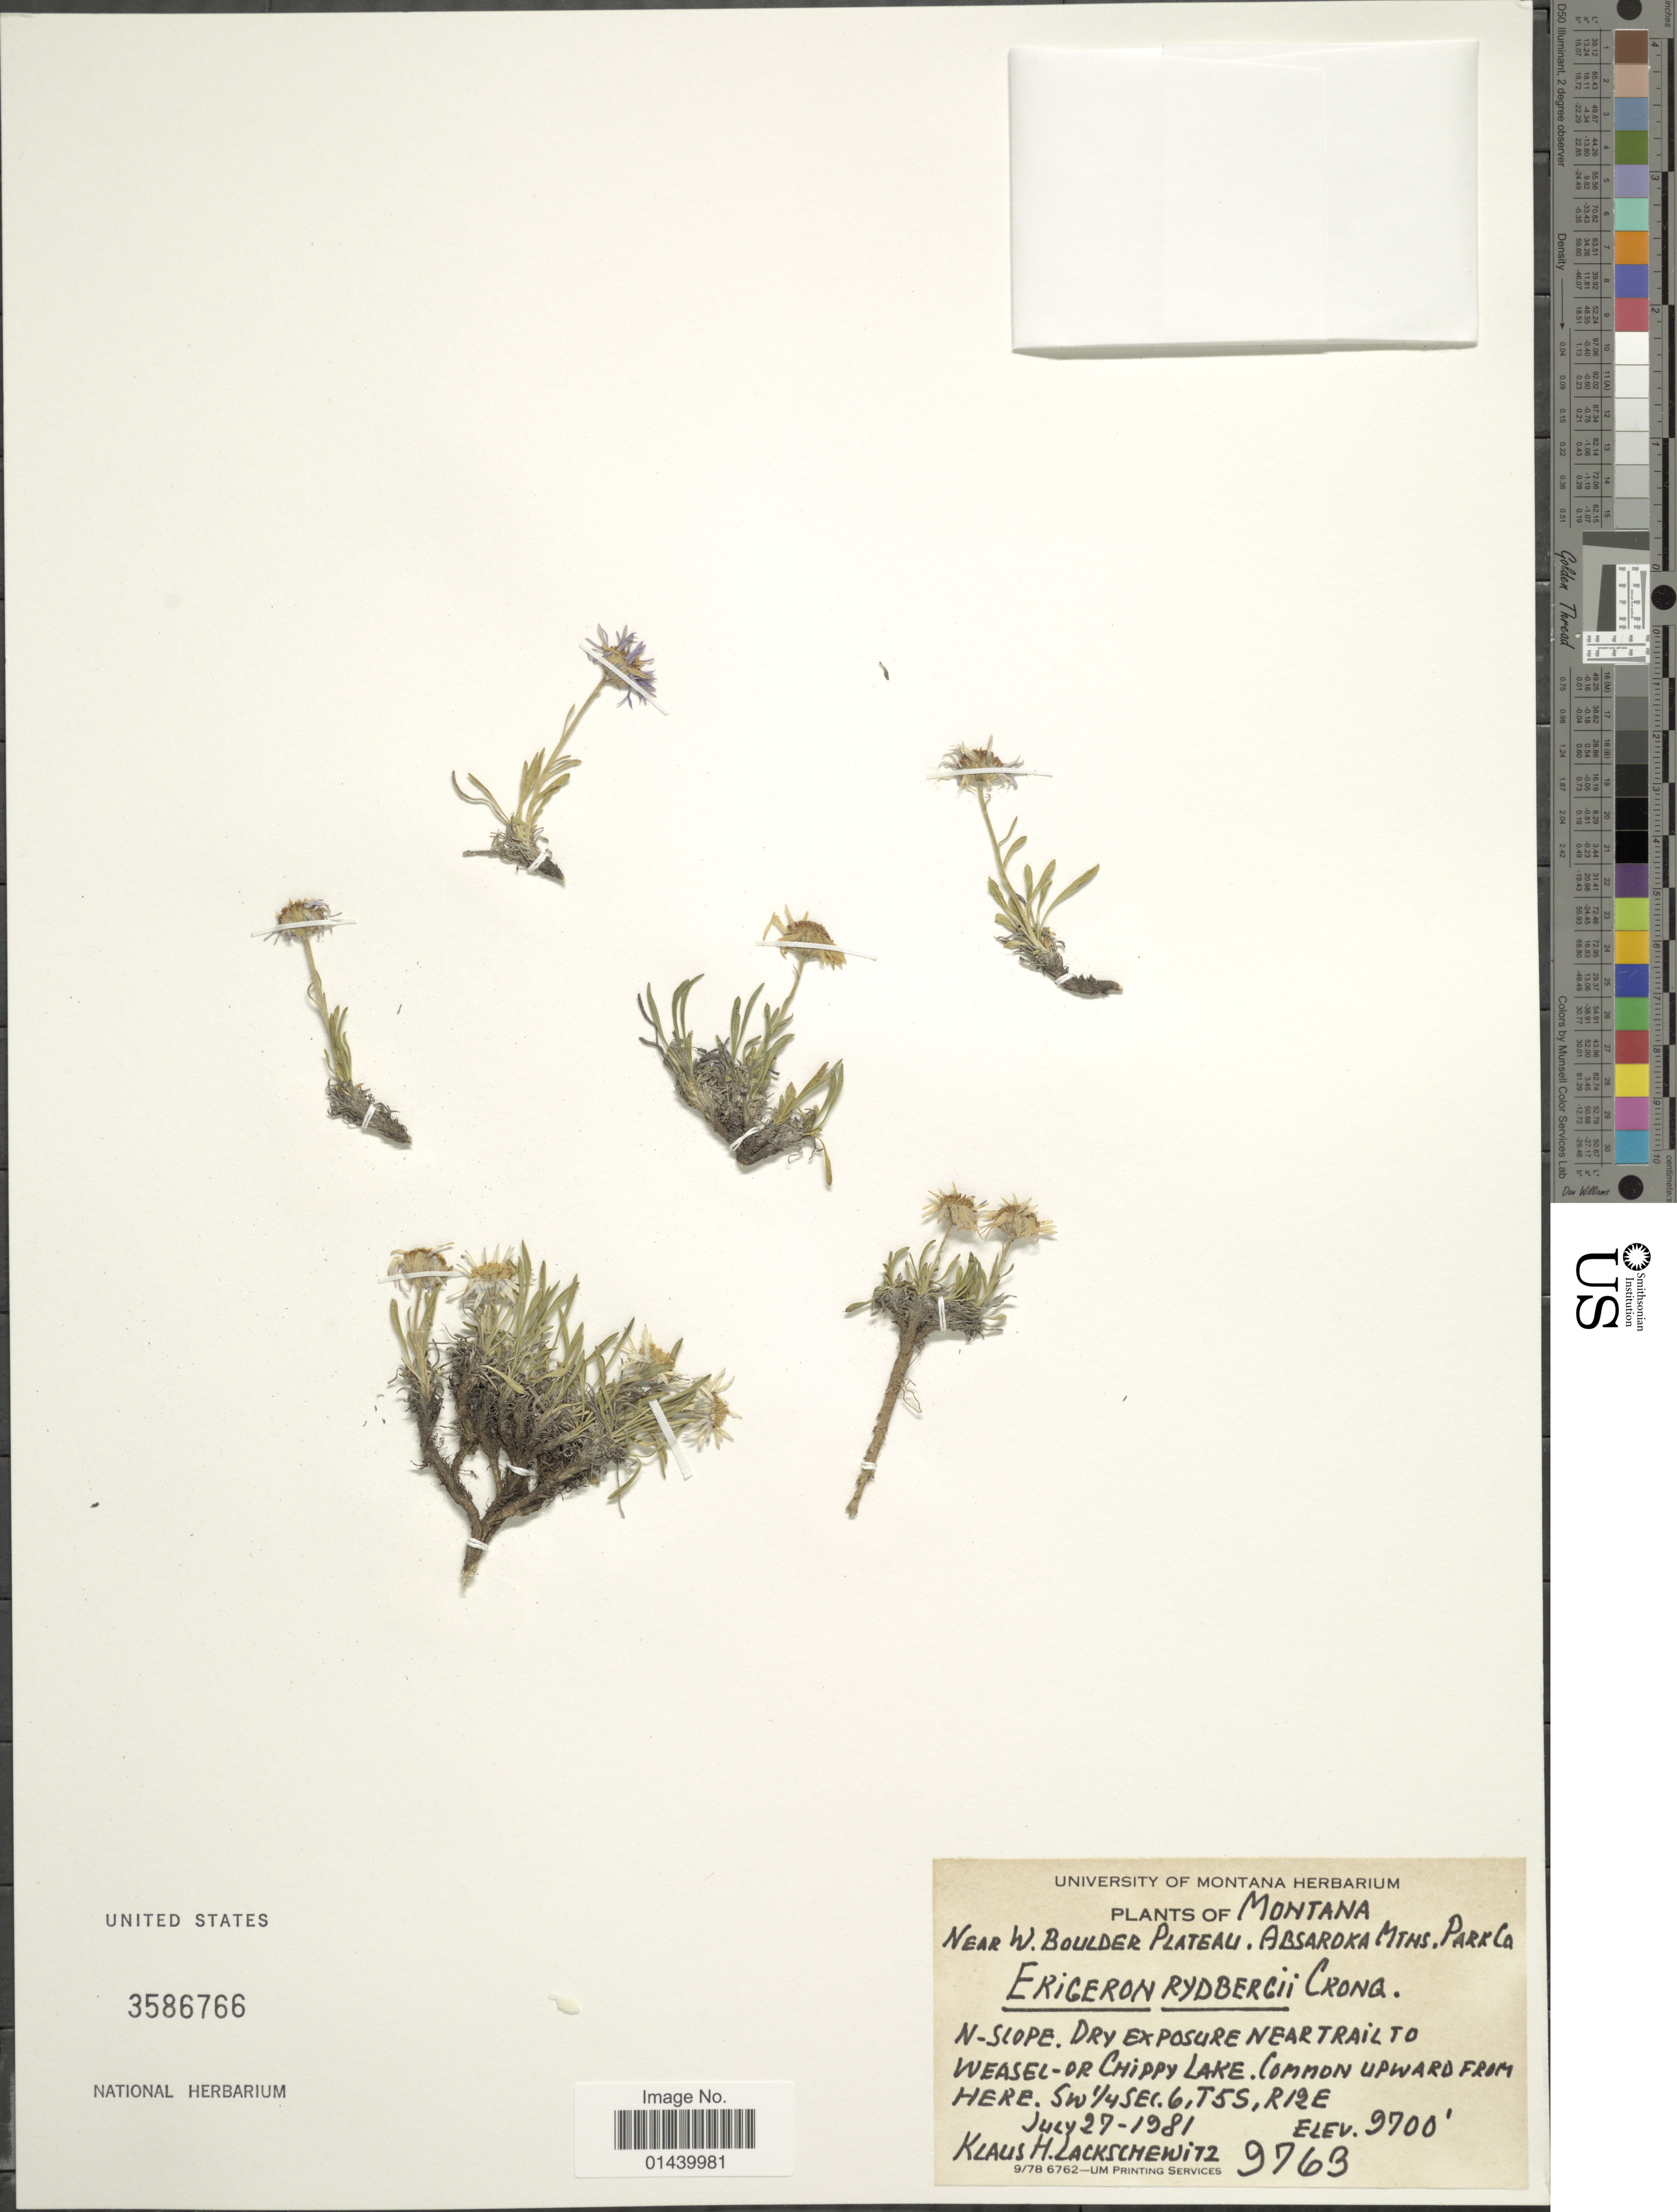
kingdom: Plantae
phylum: Tracheophyta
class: Magnoliopsida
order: Asterales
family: Asteraceae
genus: Erigeron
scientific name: Erigeron rydbergii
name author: Cronq.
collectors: K. Lackschewitz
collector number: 9763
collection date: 1981-07-27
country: United States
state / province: Montana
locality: Near W. Boulder Plateau. Absardka Mths. Park Ca. N-slope. Dry exposure near trail to Weasel-or Chippy Lake. Common uoward from here. Sw¼ sec.6, T5S, R12E.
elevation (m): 2957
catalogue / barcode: US 3586766